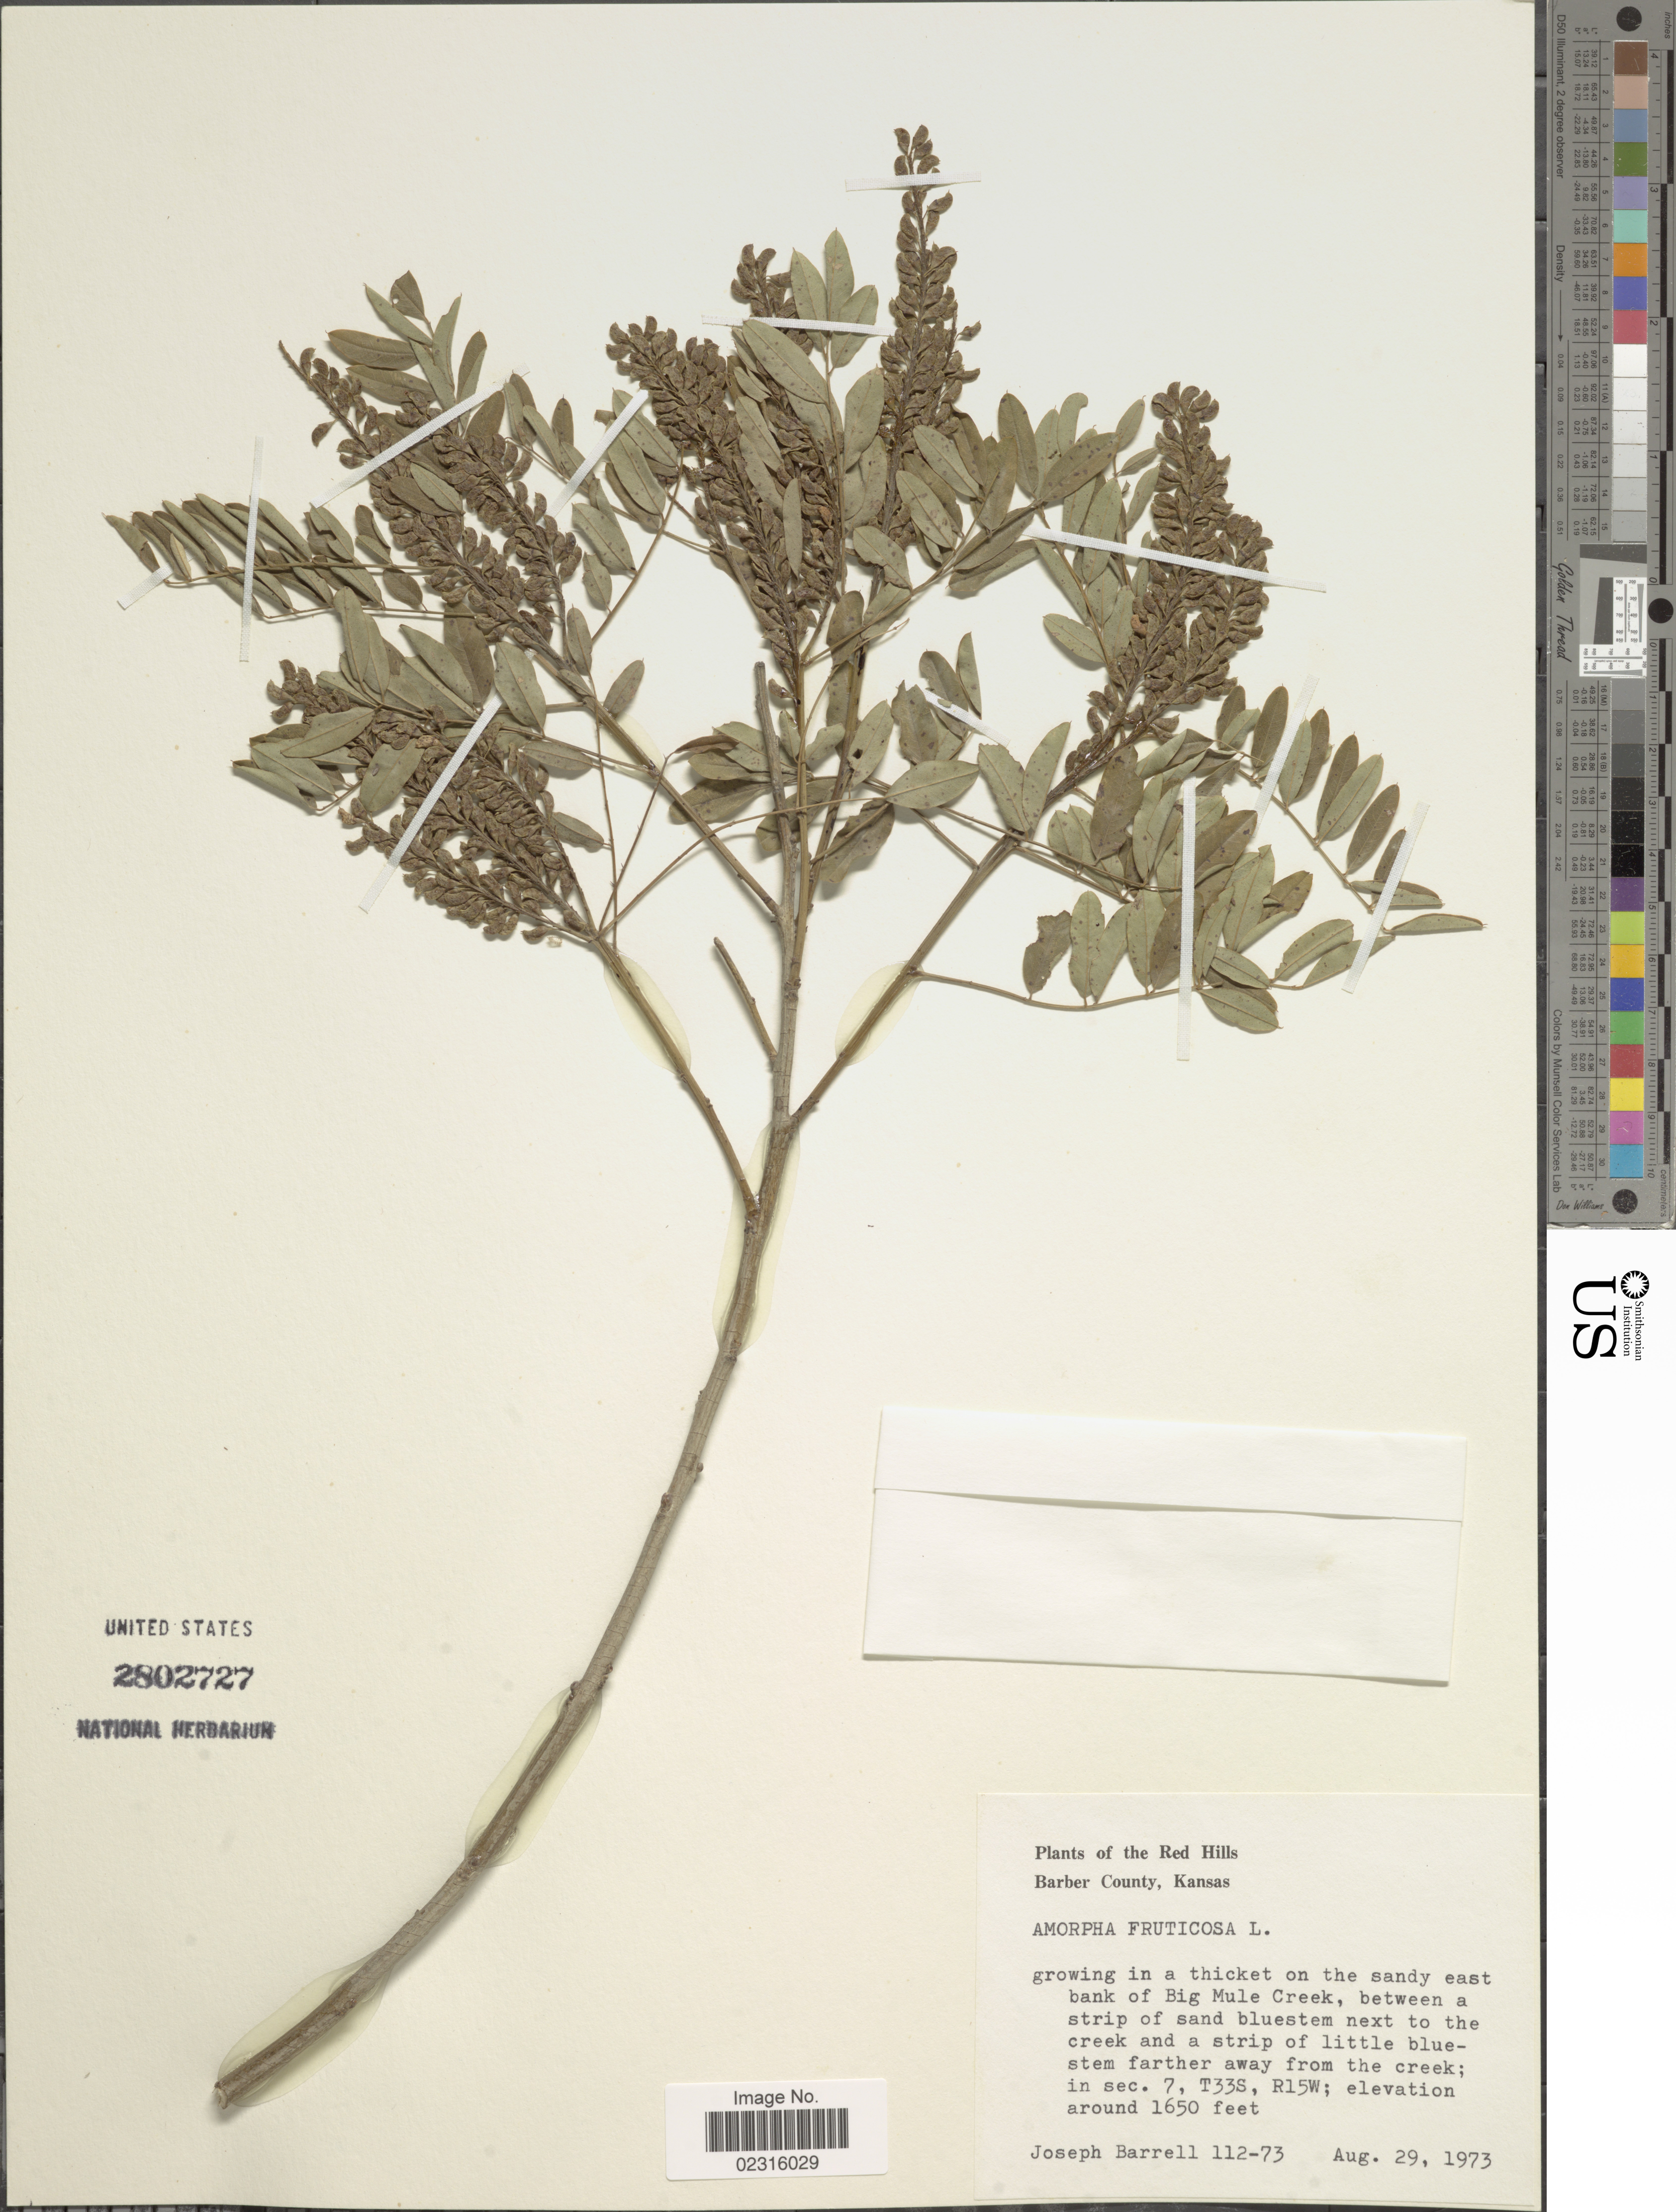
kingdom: Plantae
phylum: Tracheophyta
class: Magnoliopsida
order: Fabales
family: Fabaceae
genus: Amorpha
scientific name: Amorpha fruticosa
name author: L.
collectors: J. Barrell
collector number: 112-73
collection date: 1973-08-29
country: United States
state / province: Kansas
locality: The Red Hills, Barber County, in a thicket on the sandy east bank of Big Mule Creek, between a strip of sand bluestem next to the creek and a strip of little blue-stem farther away from the creek; in sec. 7, T33S, R15W.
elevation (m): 503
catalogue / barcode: US 2802727